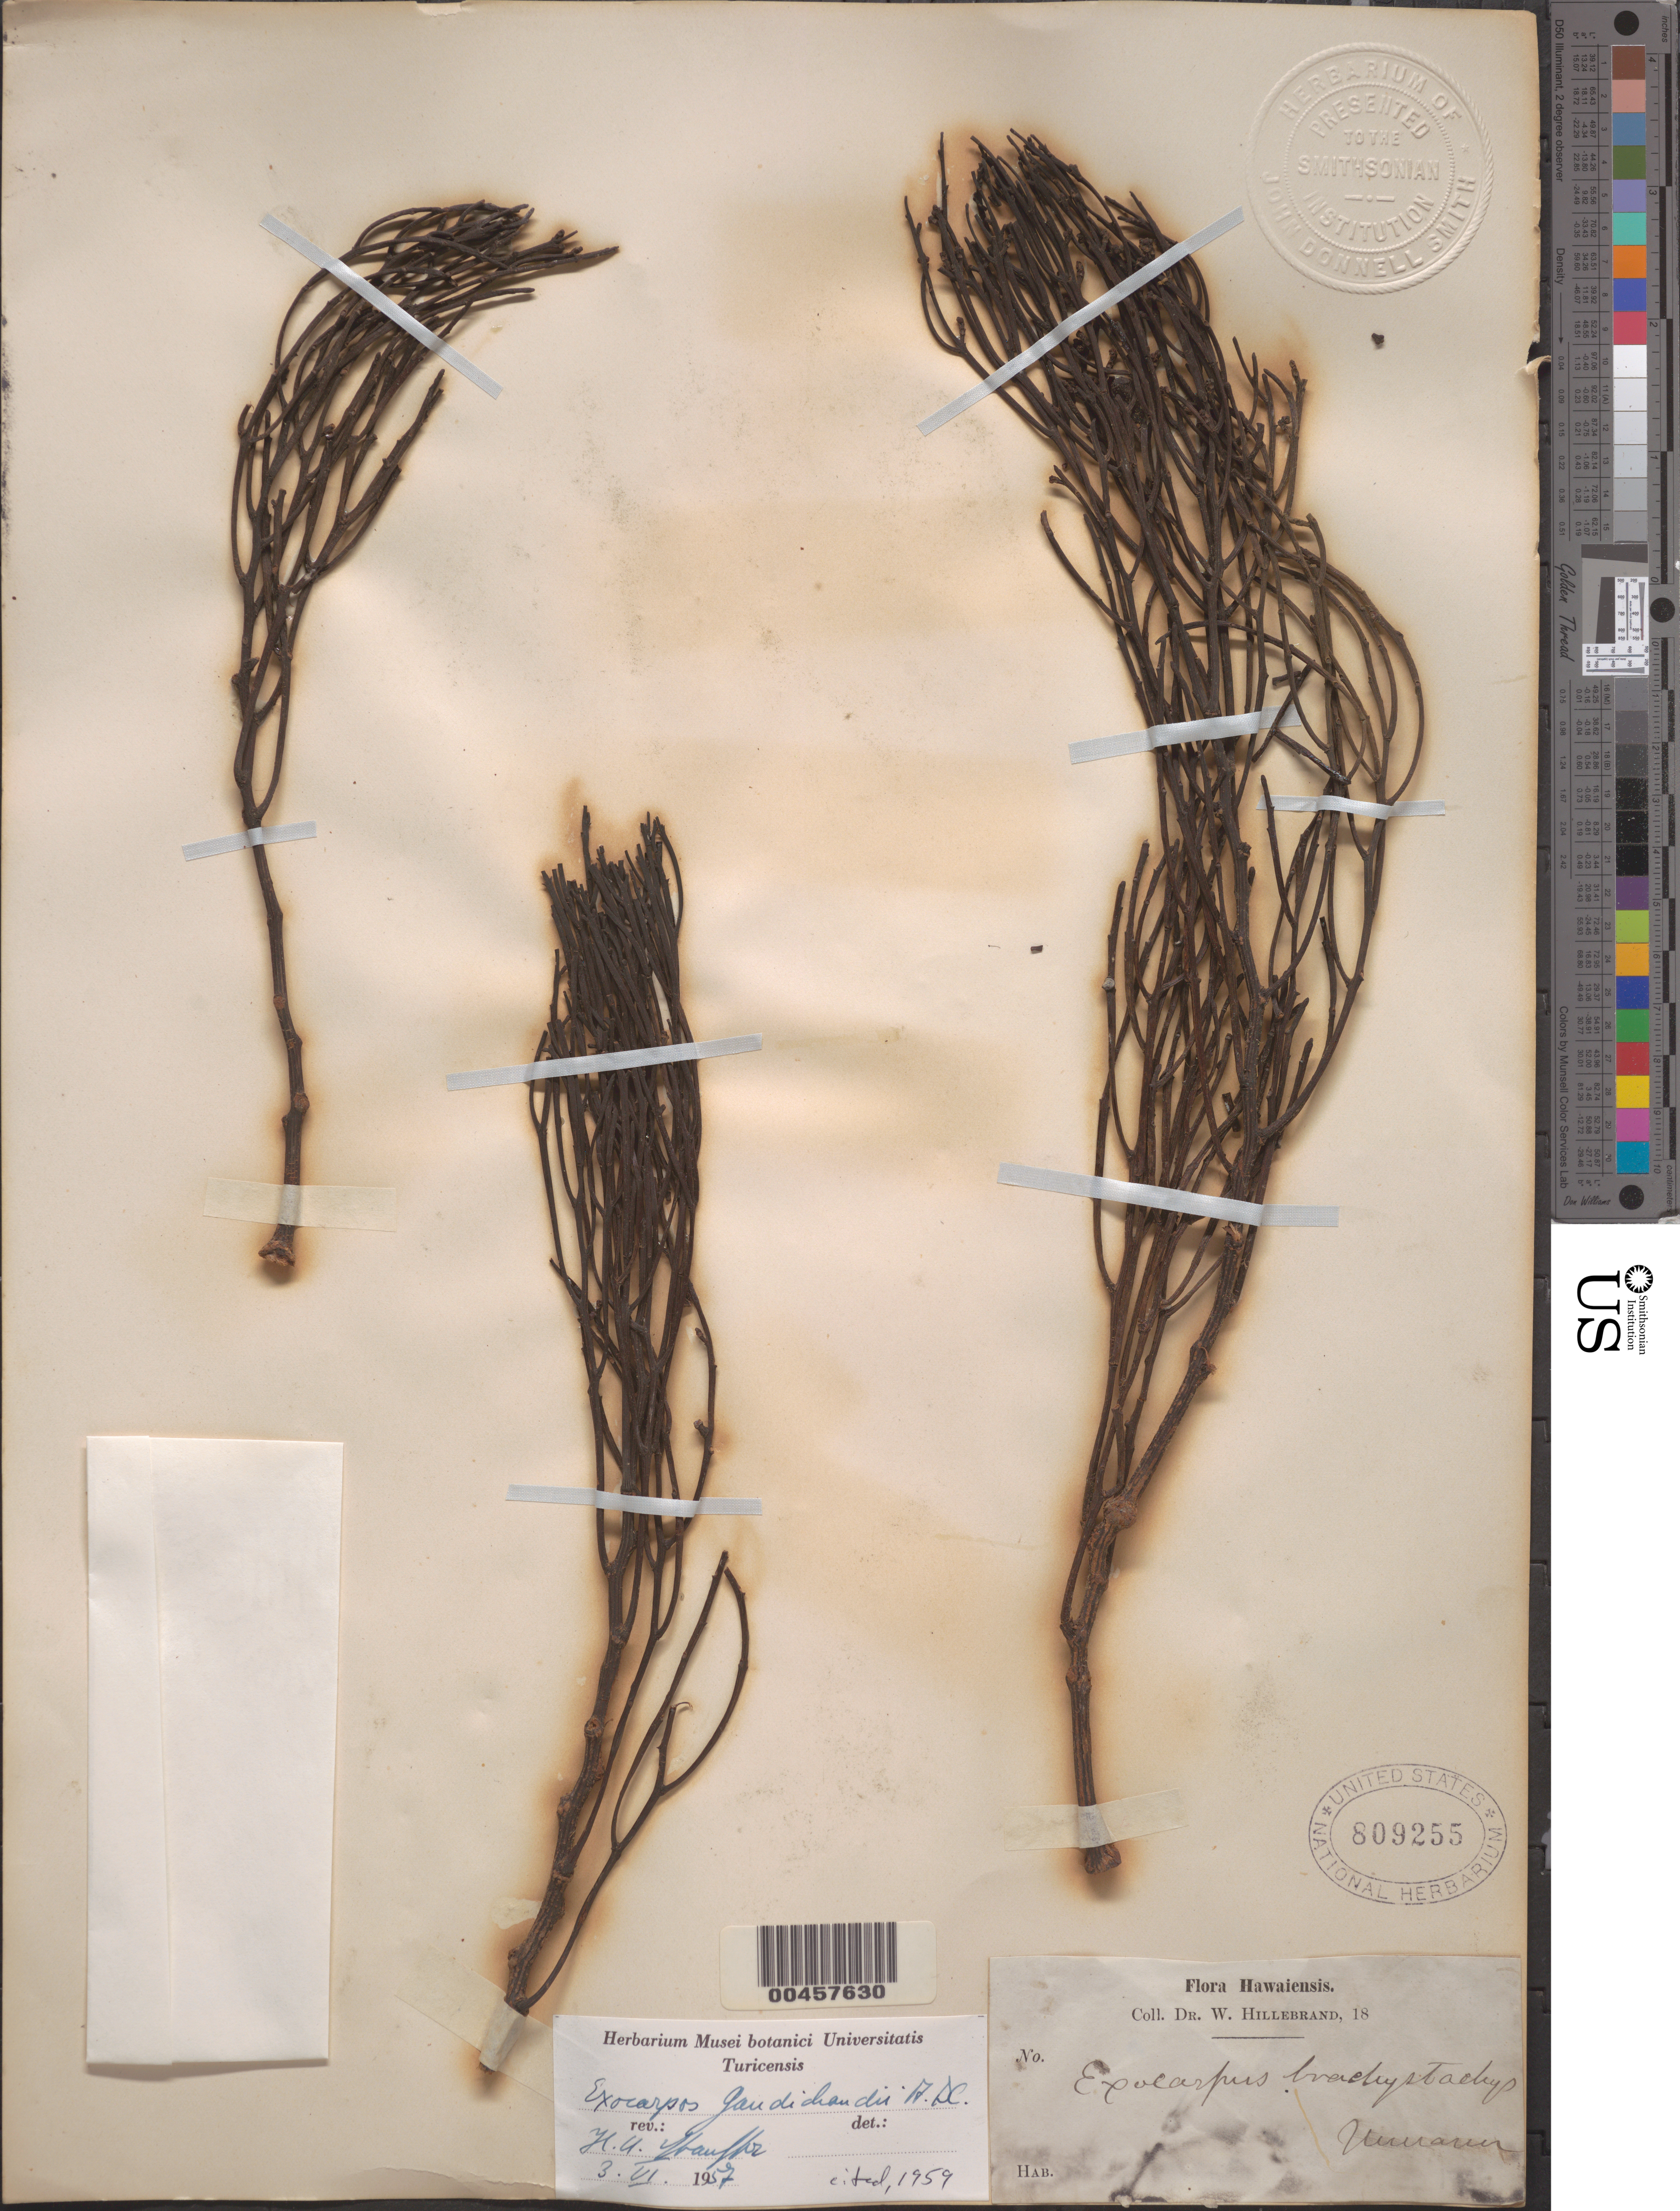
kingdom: Plantae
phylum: Tracheophyta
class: Magnoliopsida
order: Santalales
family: Santalaceae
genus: Exocarpos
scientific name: Exocarpos gaudichaudii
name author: A. DC.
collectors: W. Hillebrand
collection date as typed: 18??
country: United States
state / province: Hawaii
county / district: Honolulu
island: Oahu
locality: Nuuanu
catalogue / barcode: US 809255